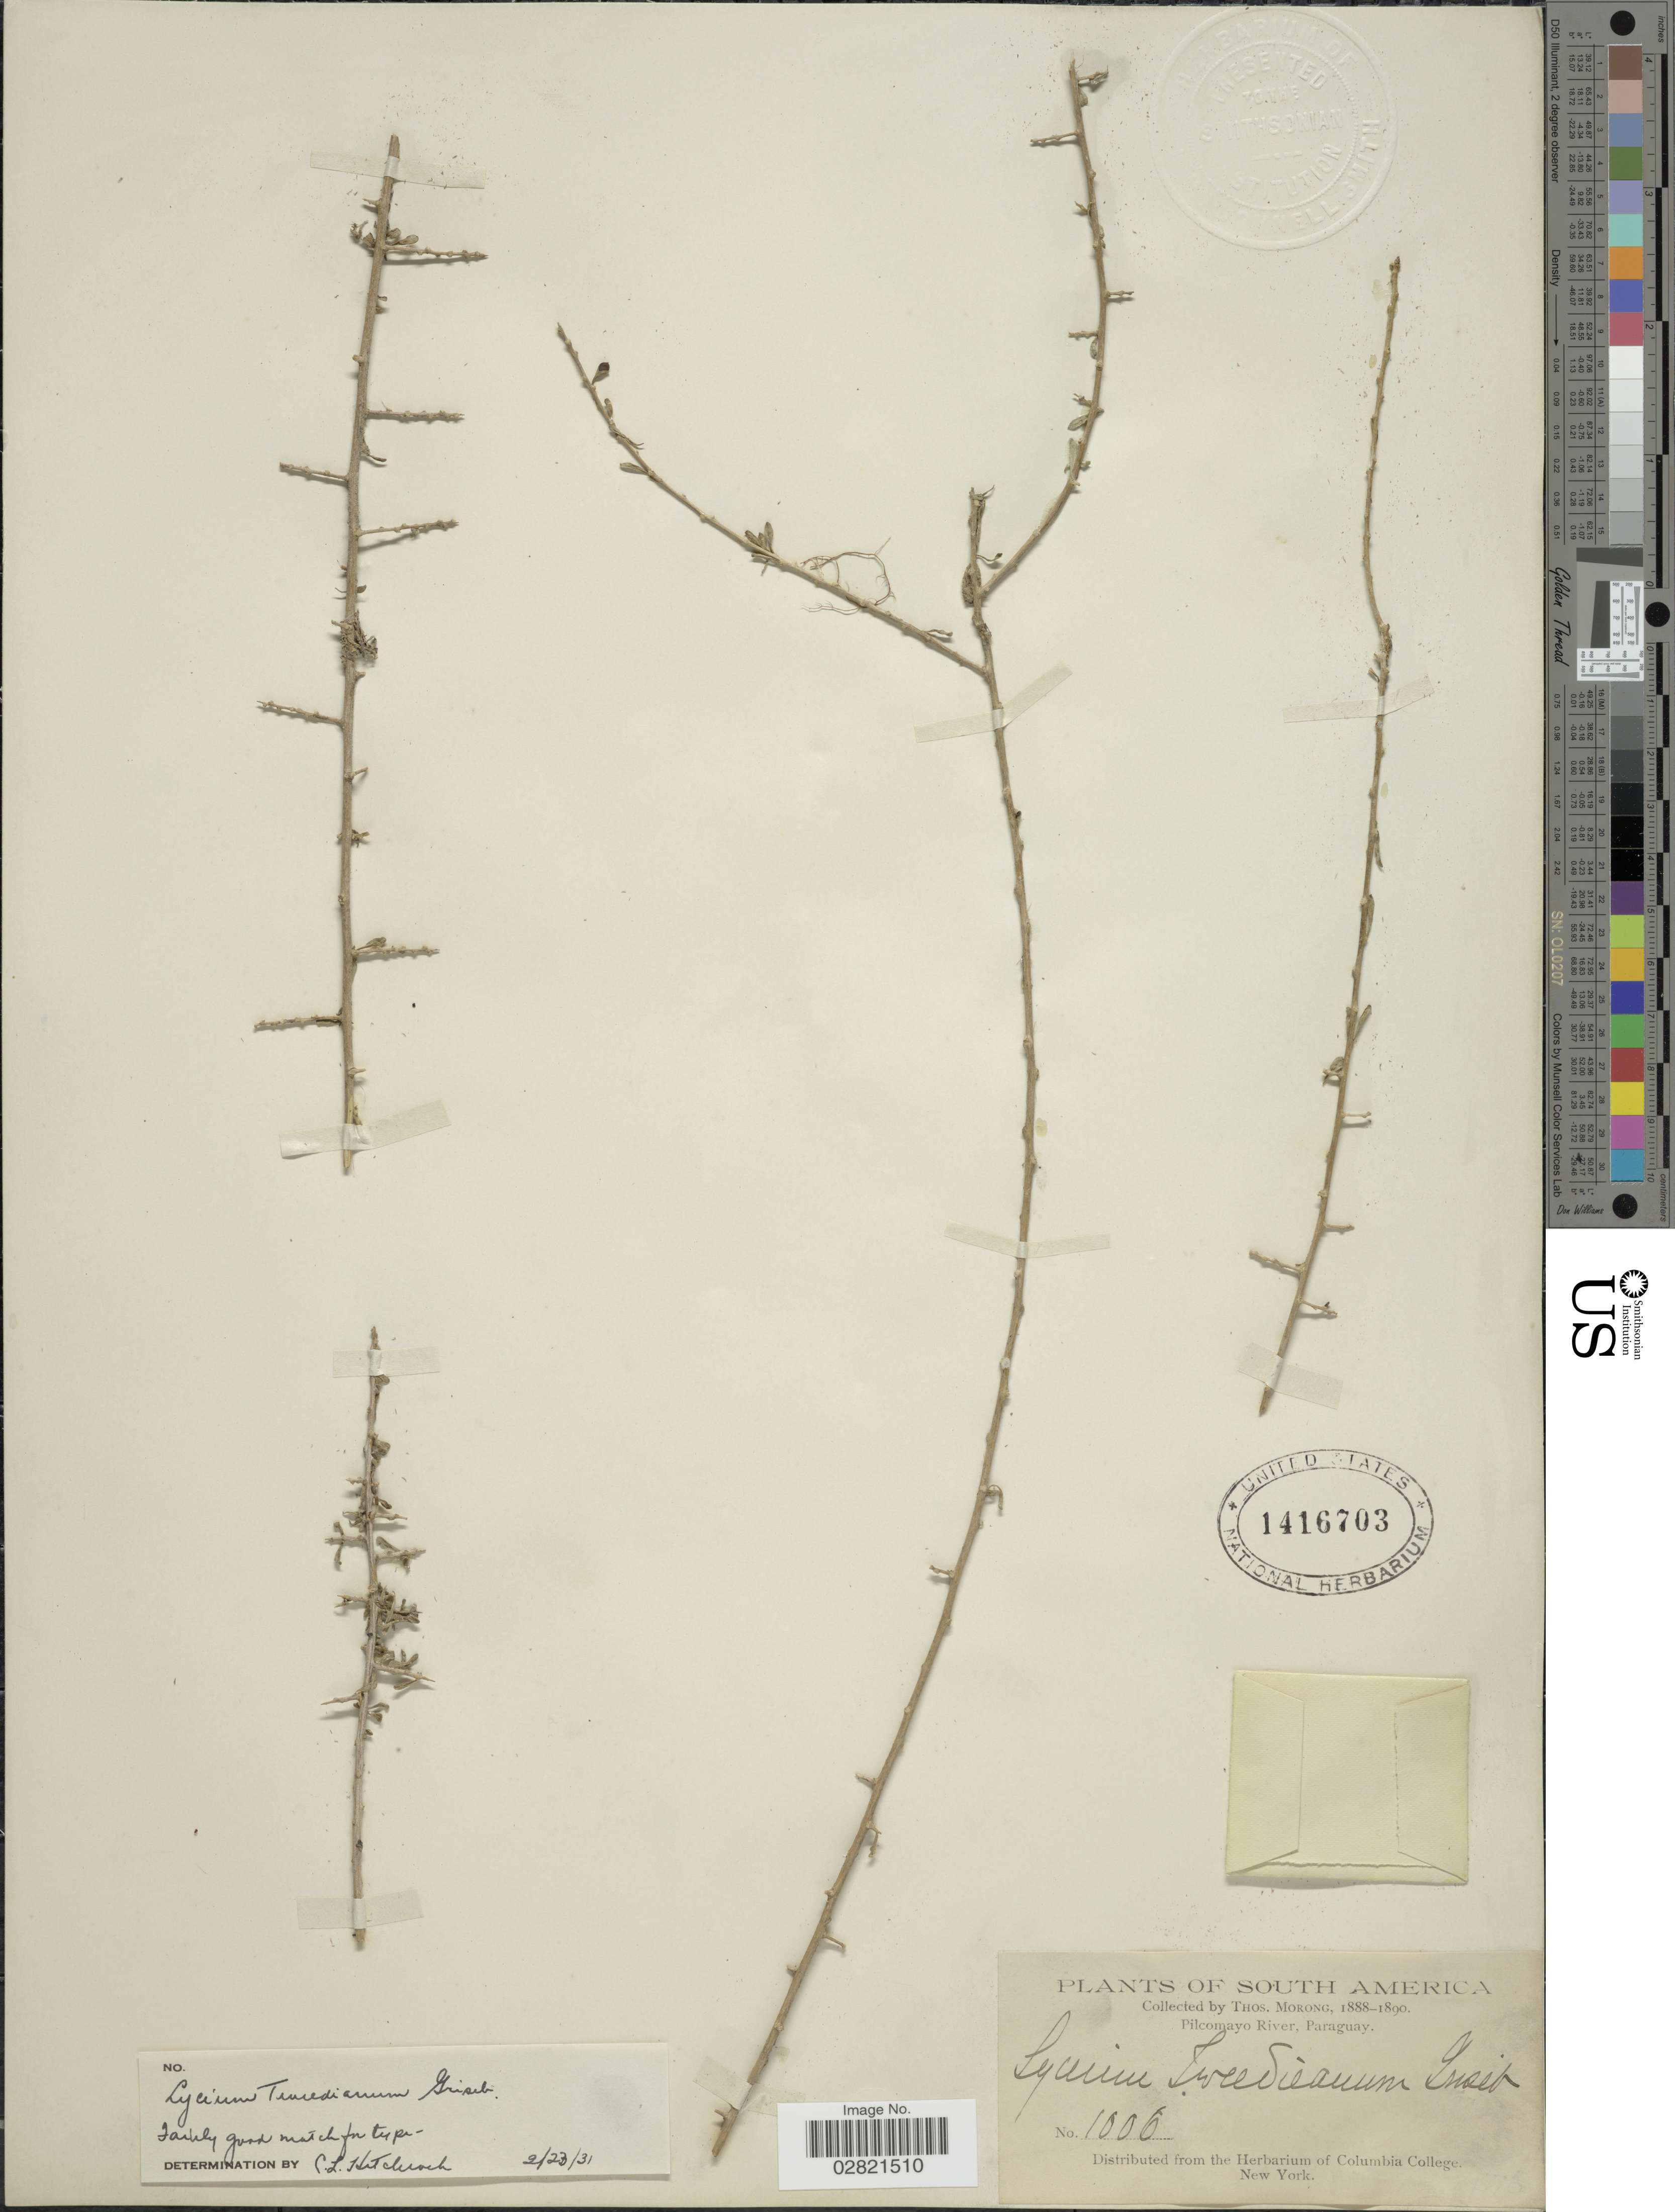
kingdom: Plantae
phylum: Tracheophyta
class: Magnoliopsida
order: Solanales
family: Solanaceae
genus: Lycium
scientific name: Lycium tweedianum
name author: Griseb.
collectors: ex herb. T. Morong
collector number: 1006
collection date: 1888/1890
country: Paraguay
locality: Pilcomayo River.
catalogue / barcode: US 1416703